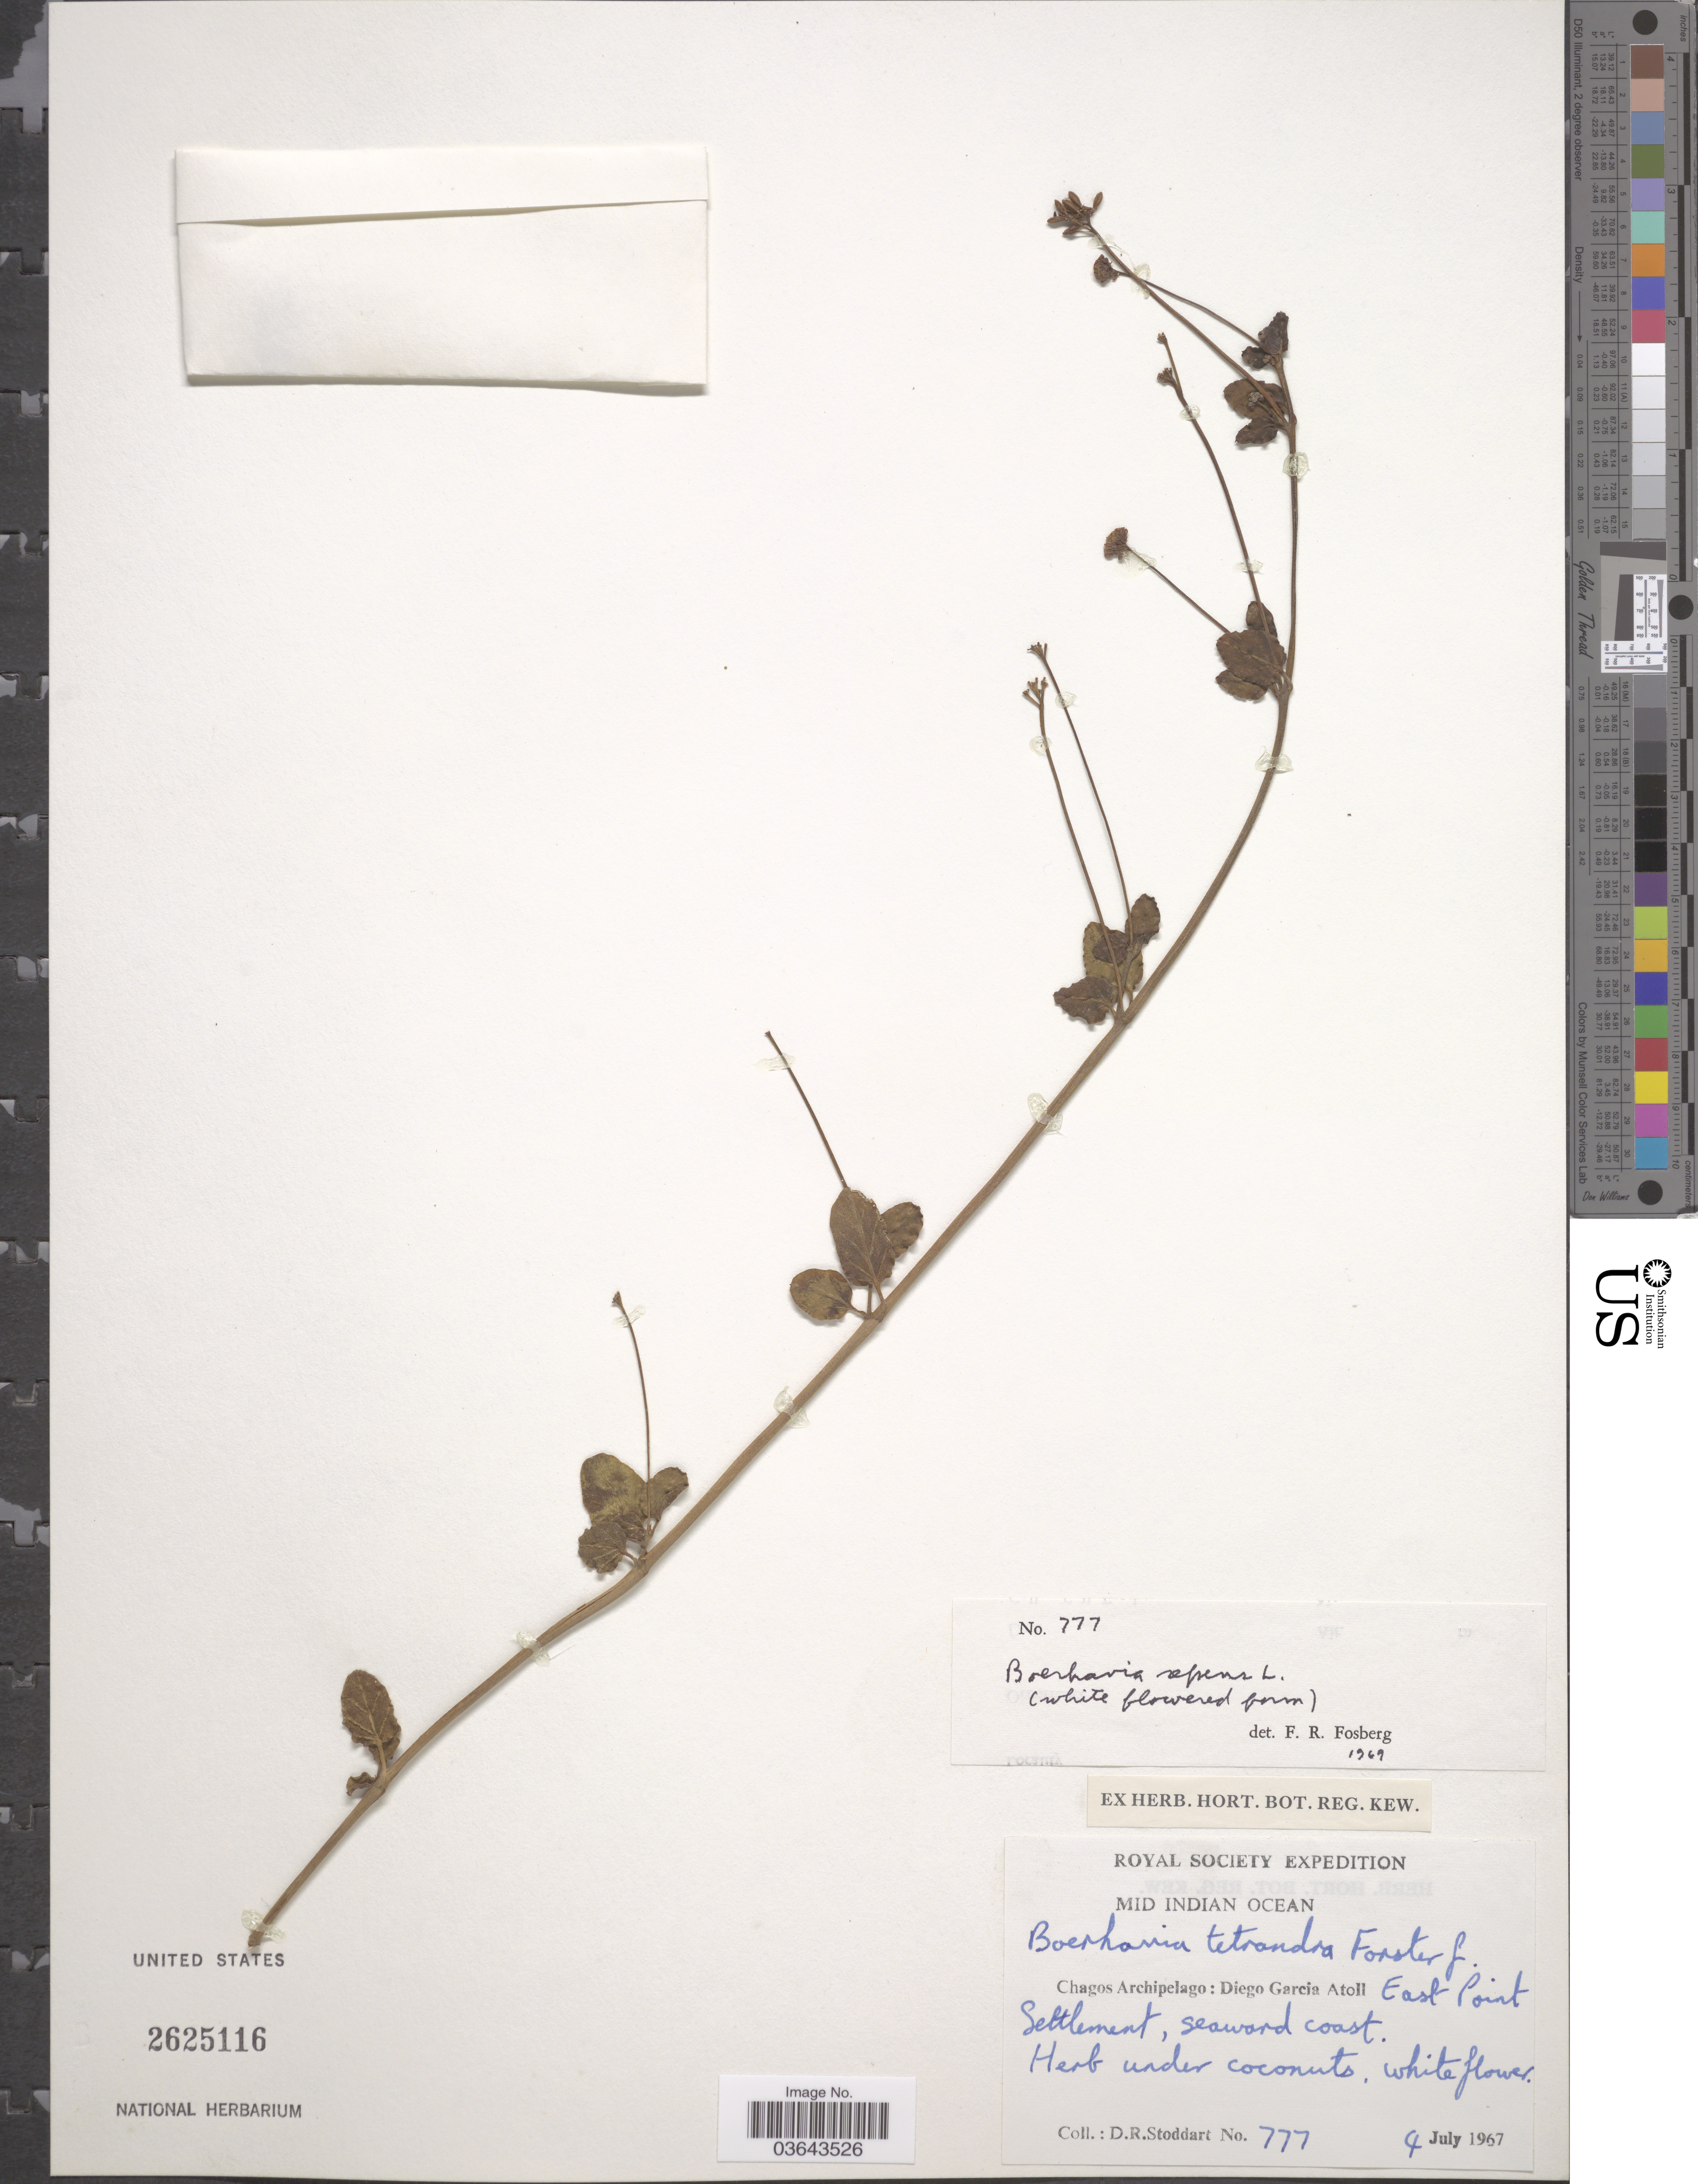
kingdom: Plantae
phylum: Tracheophyta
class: Magnoliopsida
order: Caryophyllales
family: Nyctaginaceae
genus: Boerhavia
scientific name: Boerhavia repens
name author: L.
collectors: D. R. Stoddart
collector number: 777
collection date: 1967-07-04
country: British Indian Ocean Territory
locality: Mid Indian Ocean. Diego Garcia Atoll. East Point Setllement, seaward coast.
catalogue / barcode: US 2625116